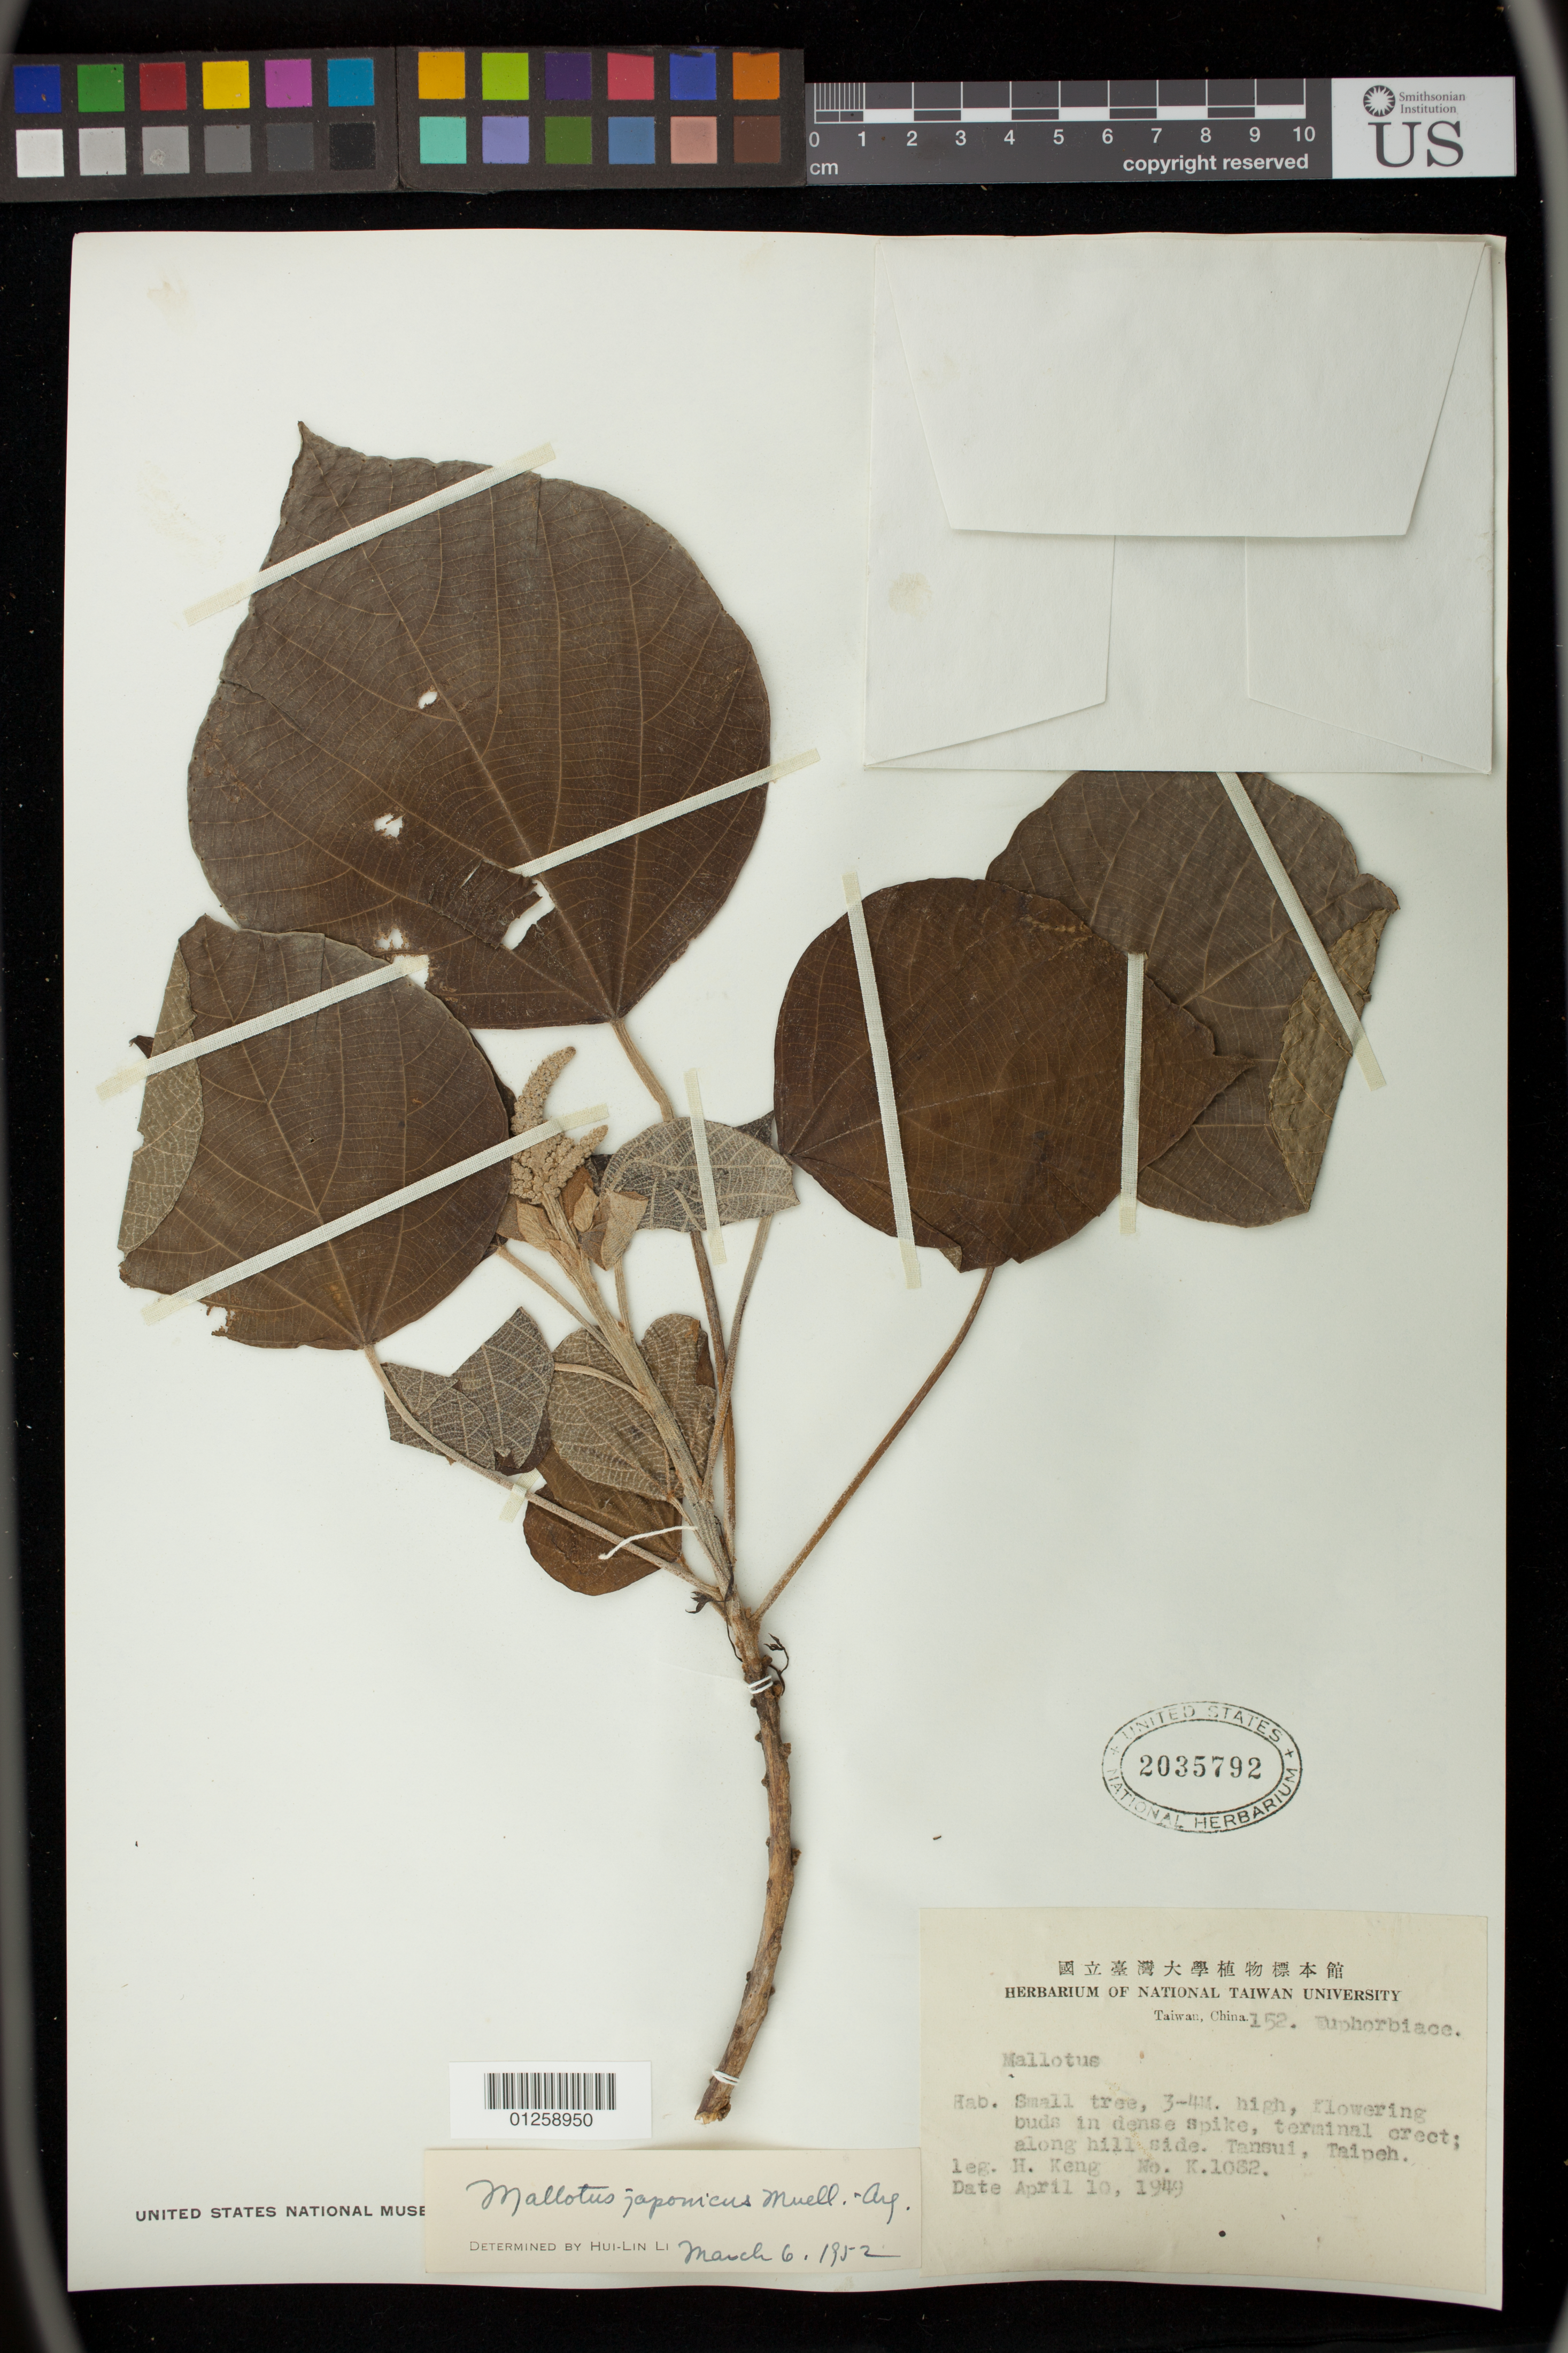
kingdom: Plantae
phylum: Tracheophyta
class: Magnoliopsida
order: Malpighiales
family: Euphorbiaceae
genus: Mallotus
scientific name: Mallotus japonicus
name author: (Spreng.) Müll. Arg.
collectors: H. Keng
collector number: K.1082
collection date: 1949-04-10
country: Taiwan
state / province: Taipei City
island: Taiwan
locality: Along hillside. Tansui, Taipeh.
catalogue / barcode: US 2035792